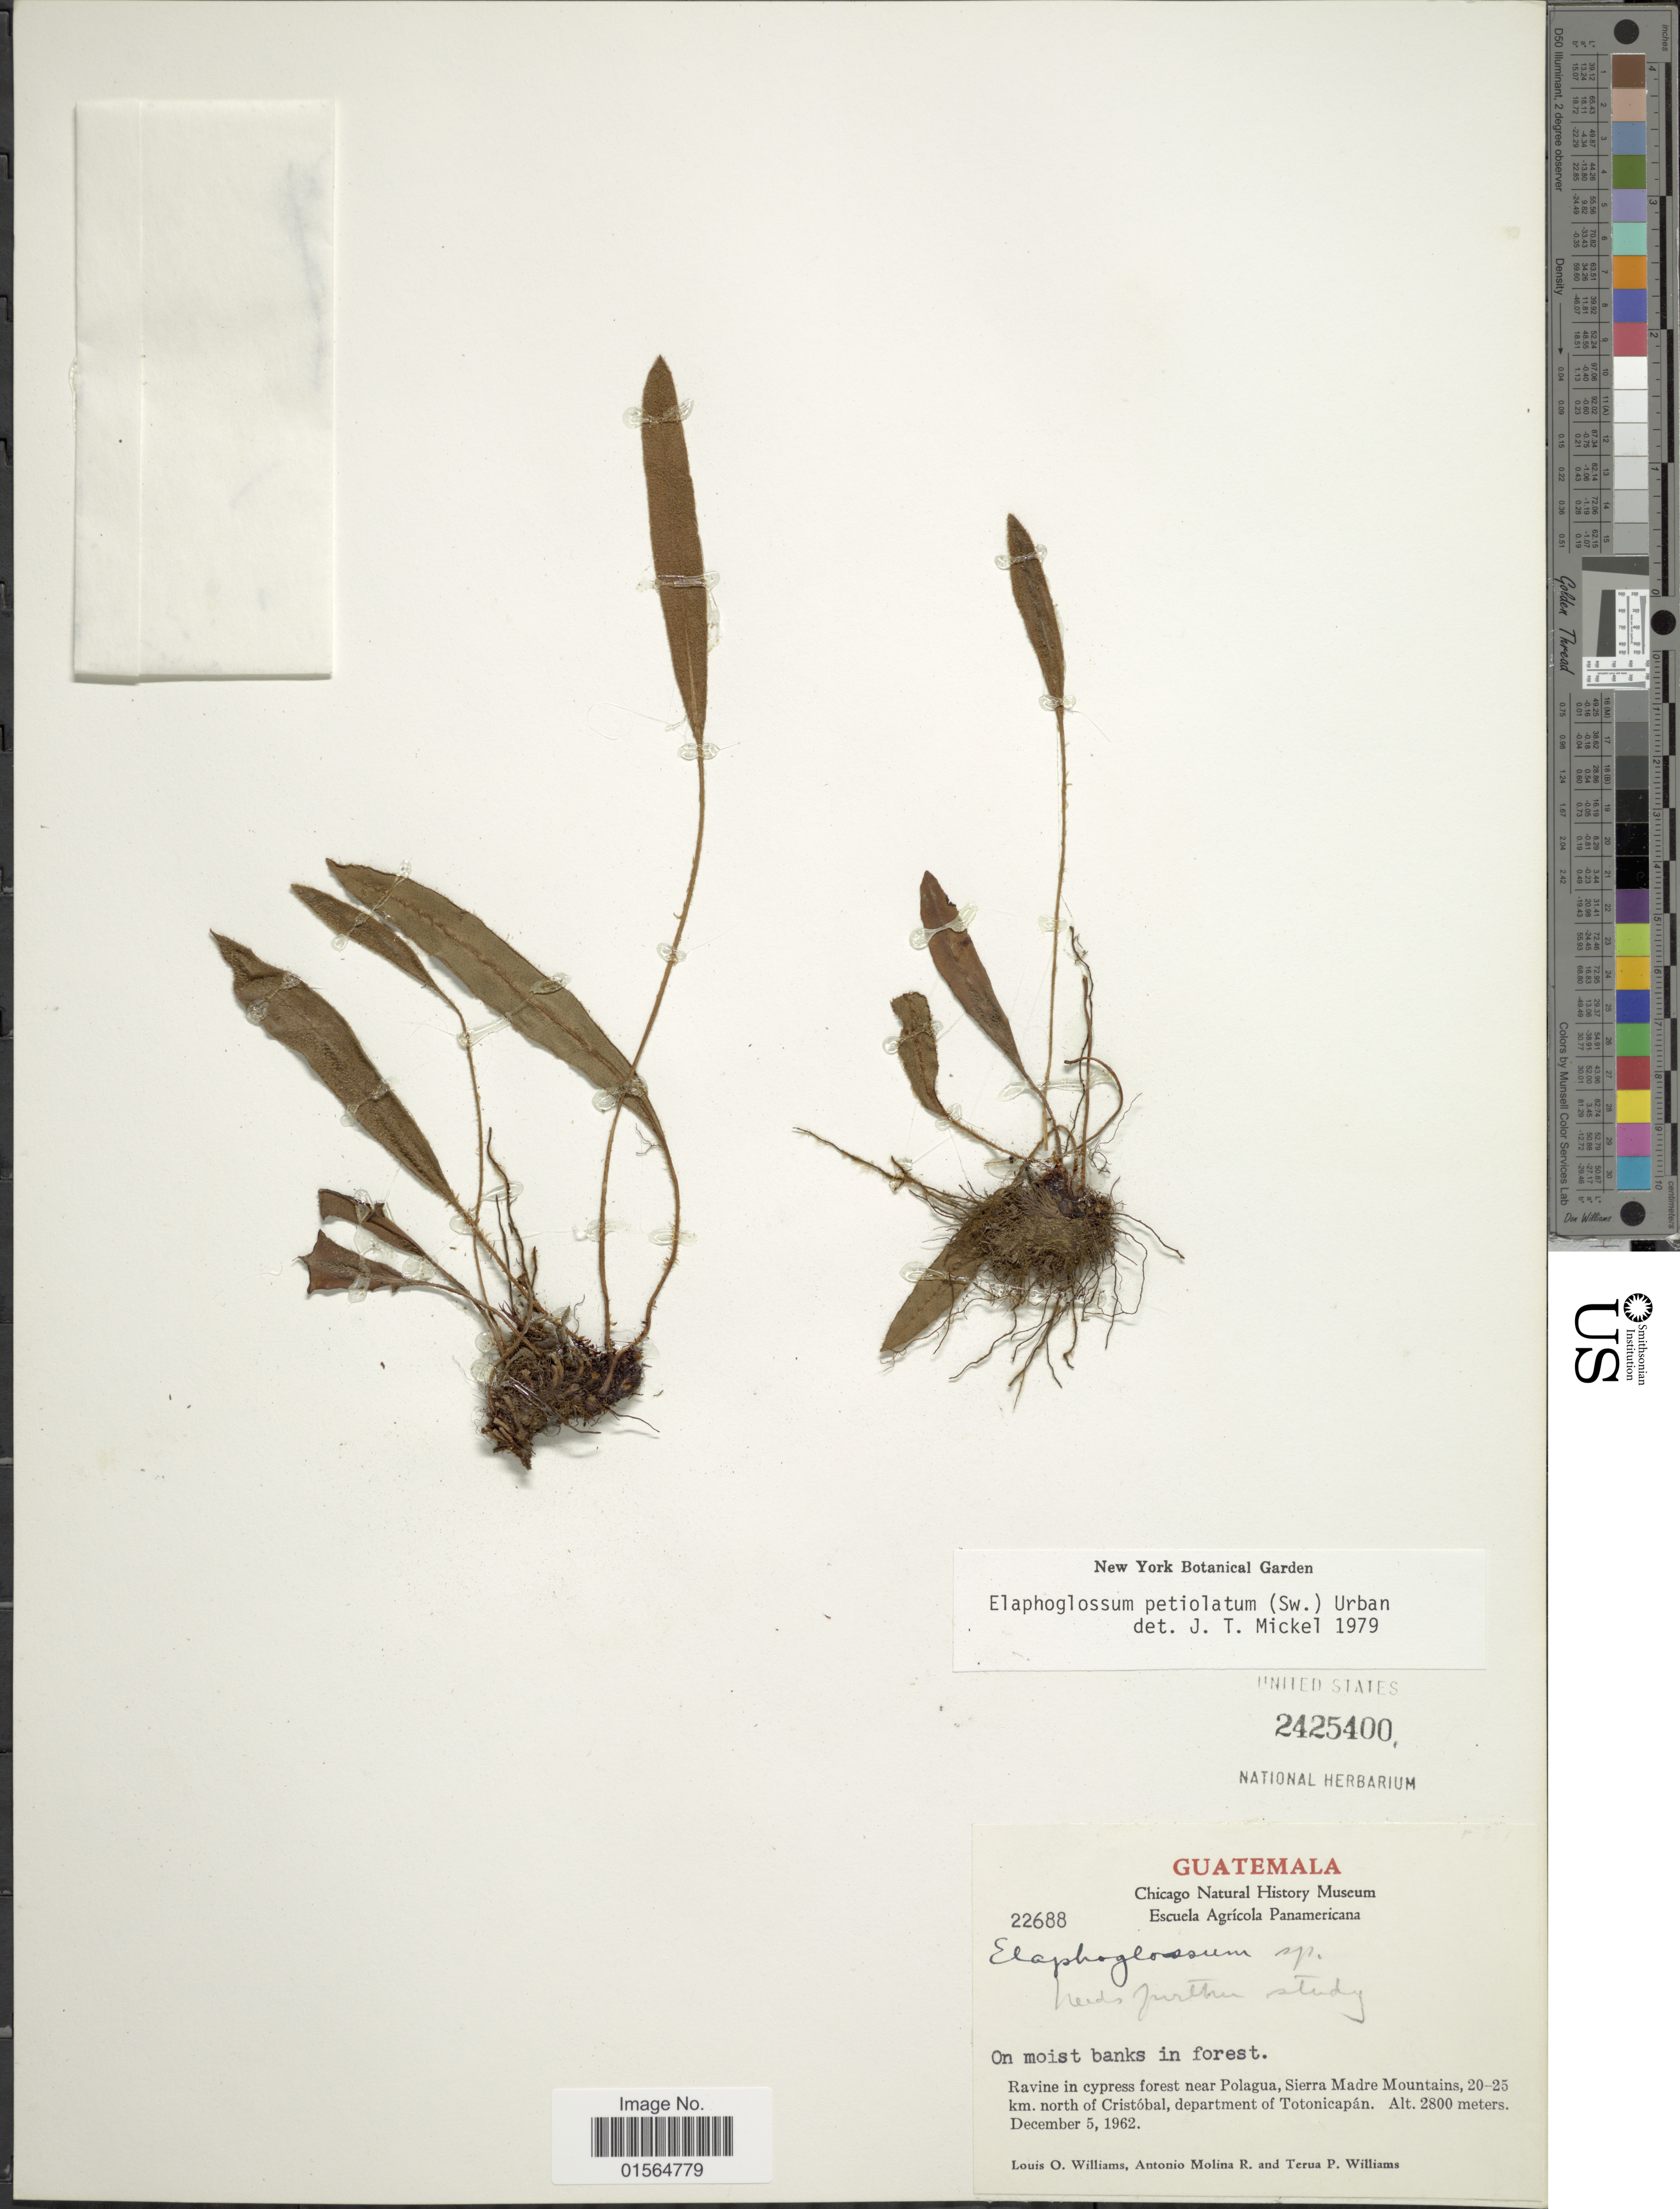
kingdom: Plantae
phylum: Tracheophyta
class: Polypodiopsida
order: Polypodiales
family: Dryopteridaceae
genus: Elaphoglossum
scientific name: Elaphoglossum petiolatum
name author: (Sw.) Urb.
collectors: L. O. Williams, A. Molina R. & T. P. Williams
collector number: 22688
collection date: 1962-12-05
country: Guatemala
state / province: Totonicapan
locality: Ravine in cypress forest near Polagua, Sierra Madre Mountains, 20-25 km. north of Cristobla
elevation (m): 2800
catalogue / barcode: US 2425400